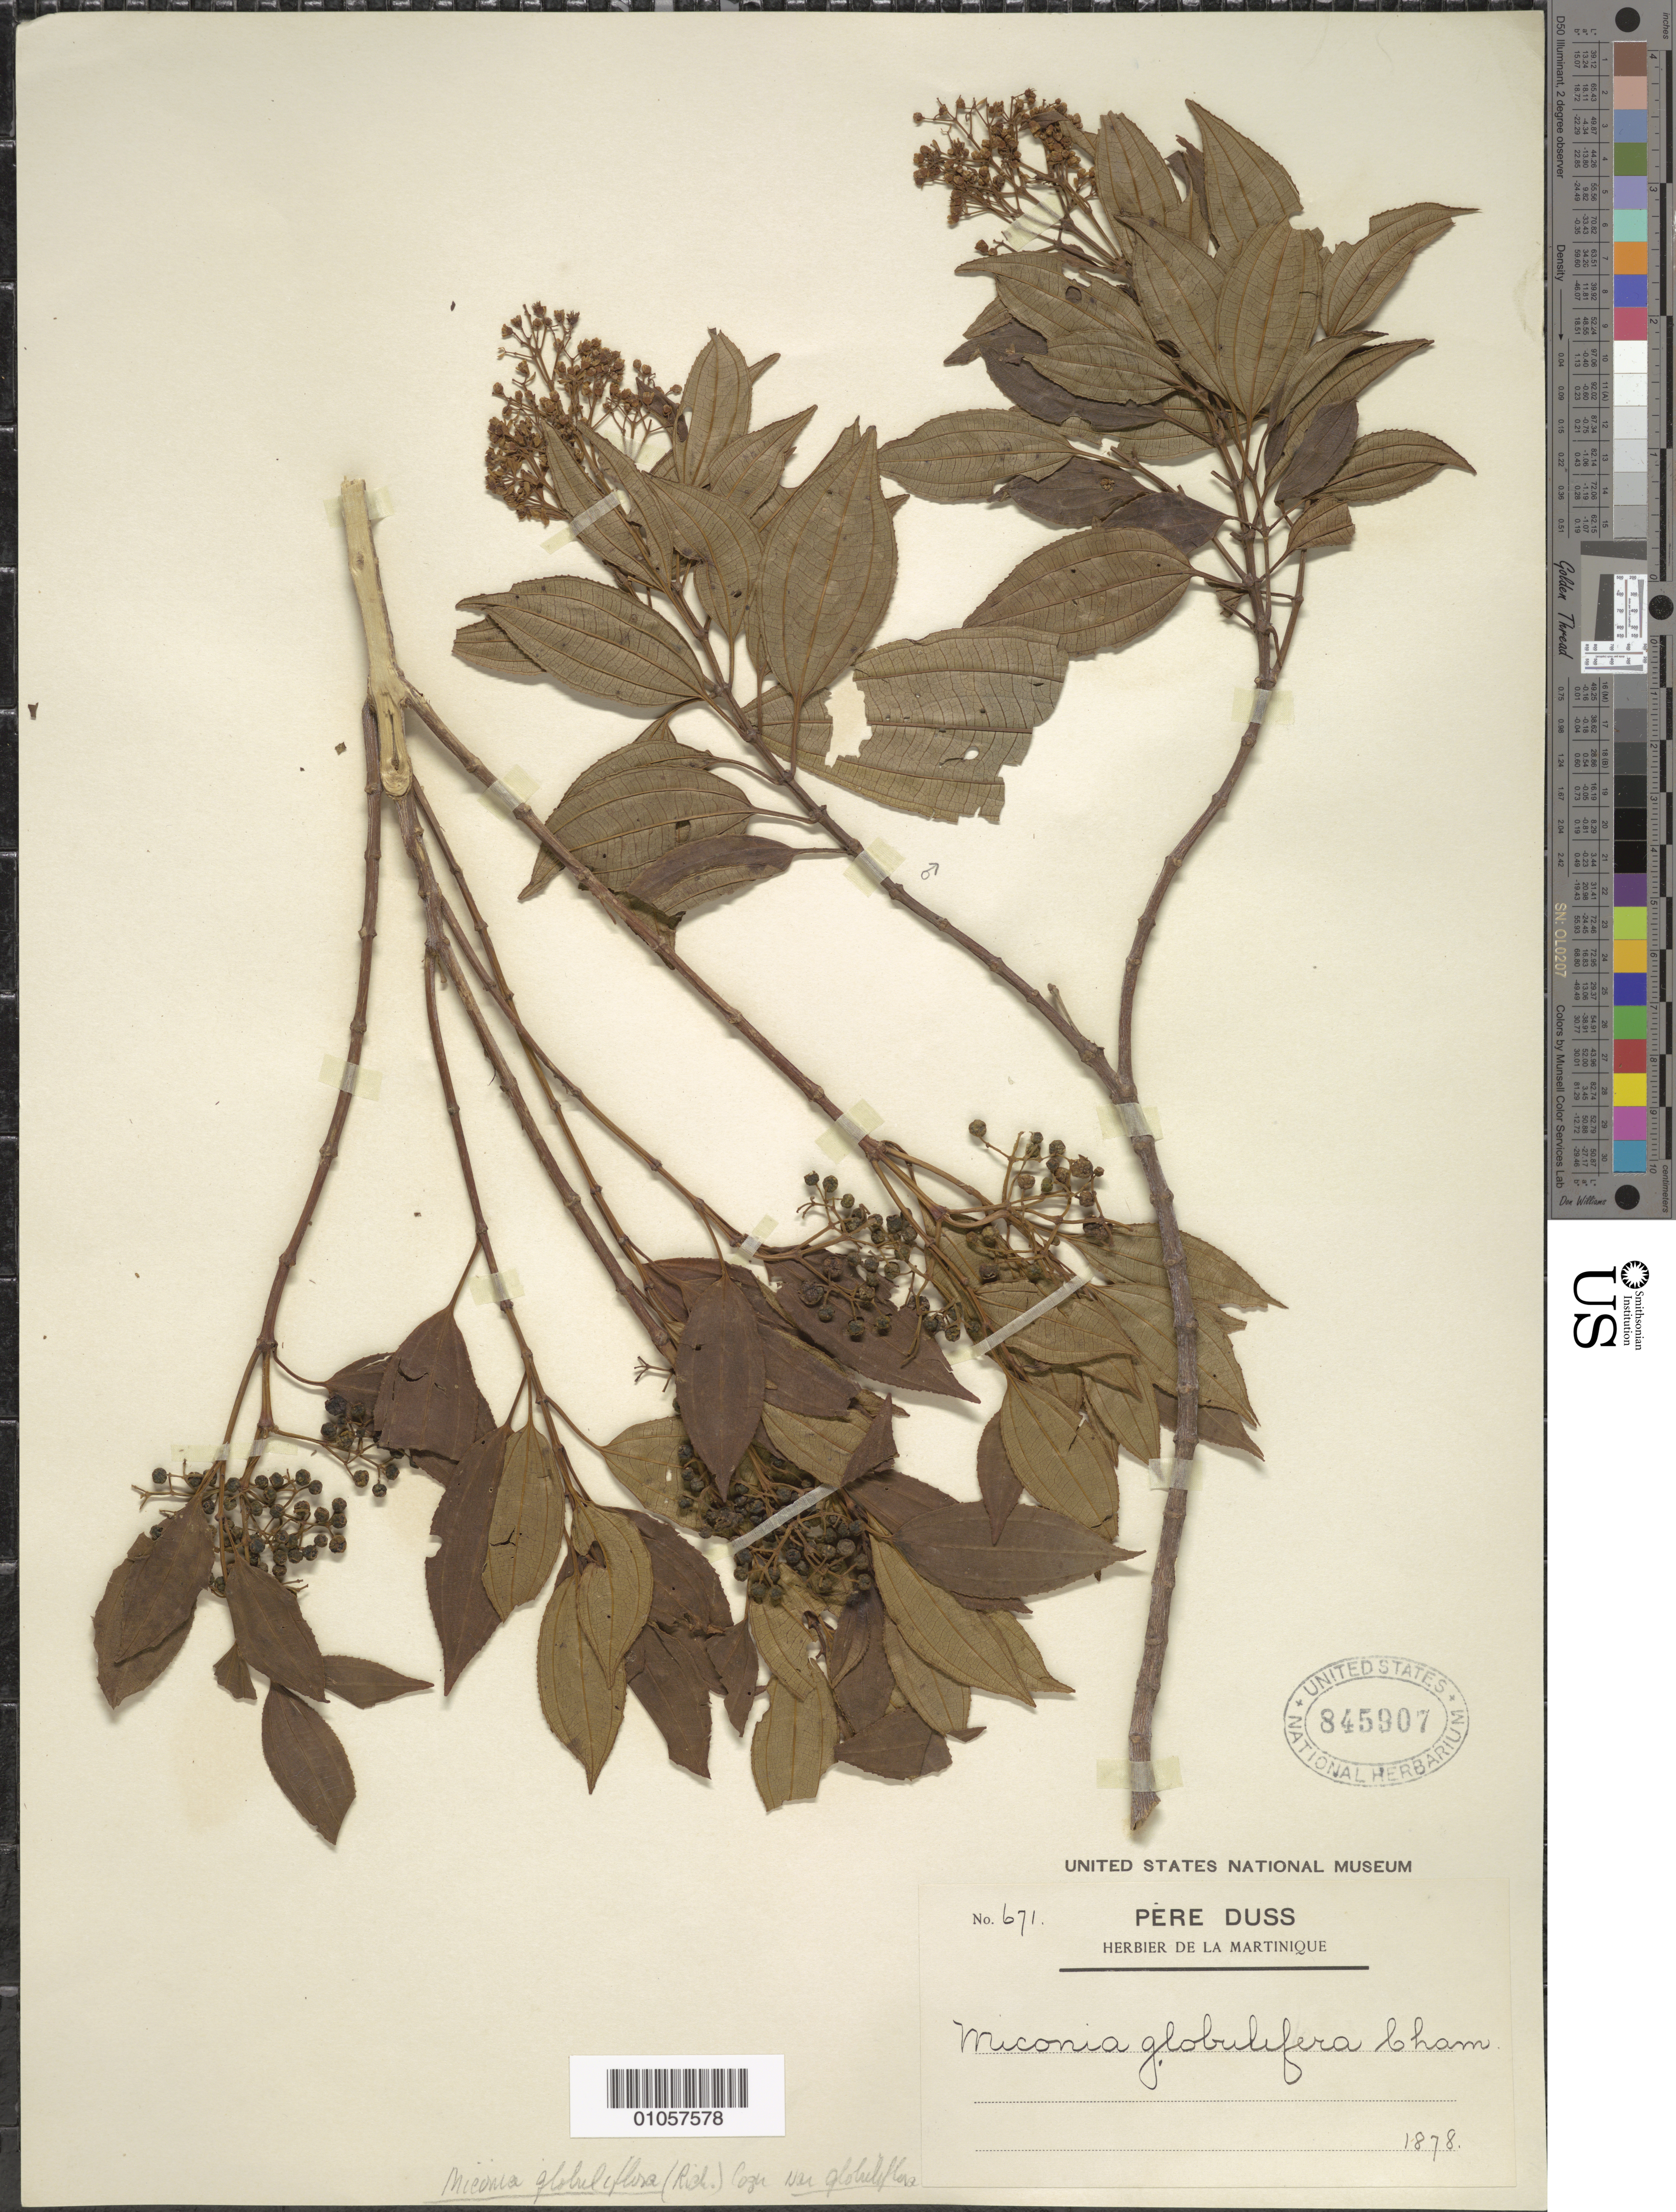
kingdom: Plantae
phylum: Tracheophyta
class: Magnoliopsida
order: Myrtales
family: Melastomataceae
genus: Miconia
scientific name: Miconia globulifera var. globulifera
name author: (Rich.) Cogn.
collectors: Père Duss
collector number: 671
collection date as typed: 1878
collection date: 1878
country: Martinique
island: Martinique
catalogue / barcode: US 845907